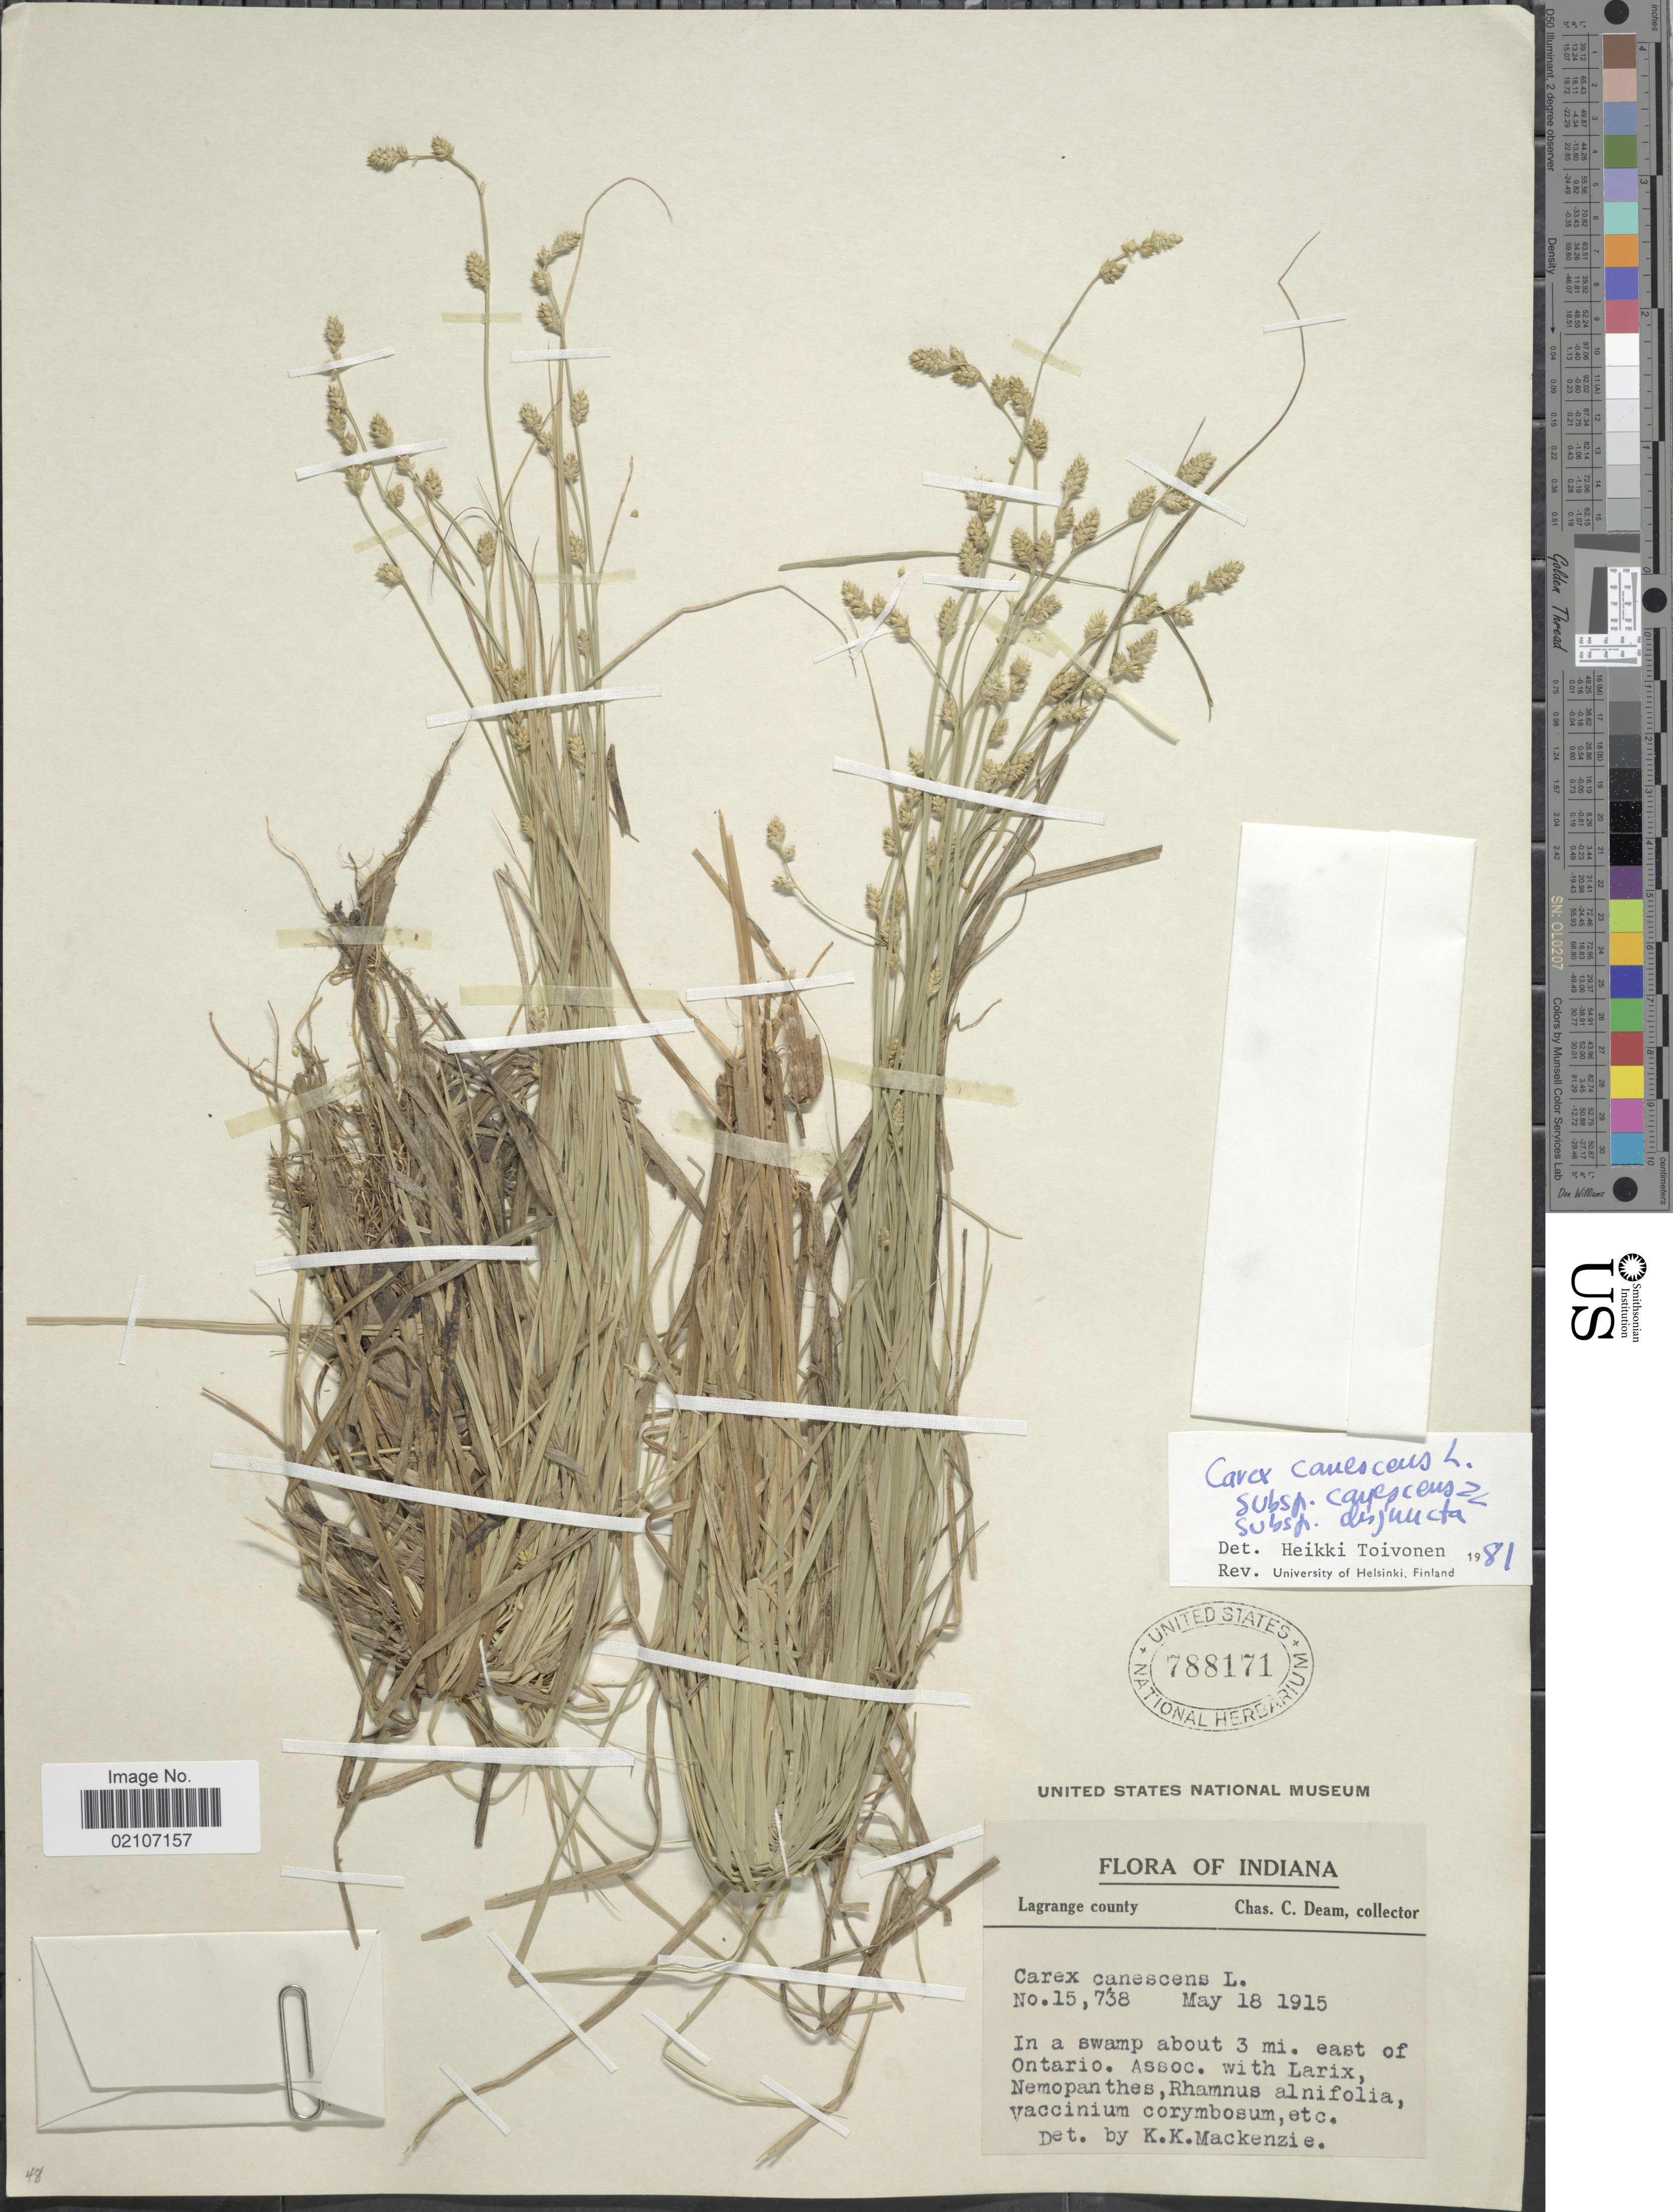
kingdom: Plantae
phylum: Tracheophyta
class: Liliopsida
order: Poales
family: Cyperaceae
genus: Carex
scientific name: Carex canescens var. disjuncta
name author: Fernald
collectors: C. C. Deam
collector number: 15738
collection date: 1915-05-18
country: United States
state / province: Indiana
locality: Lagrange County, in a swamp about 3 mi. east of Ontario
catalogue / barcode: US 788171